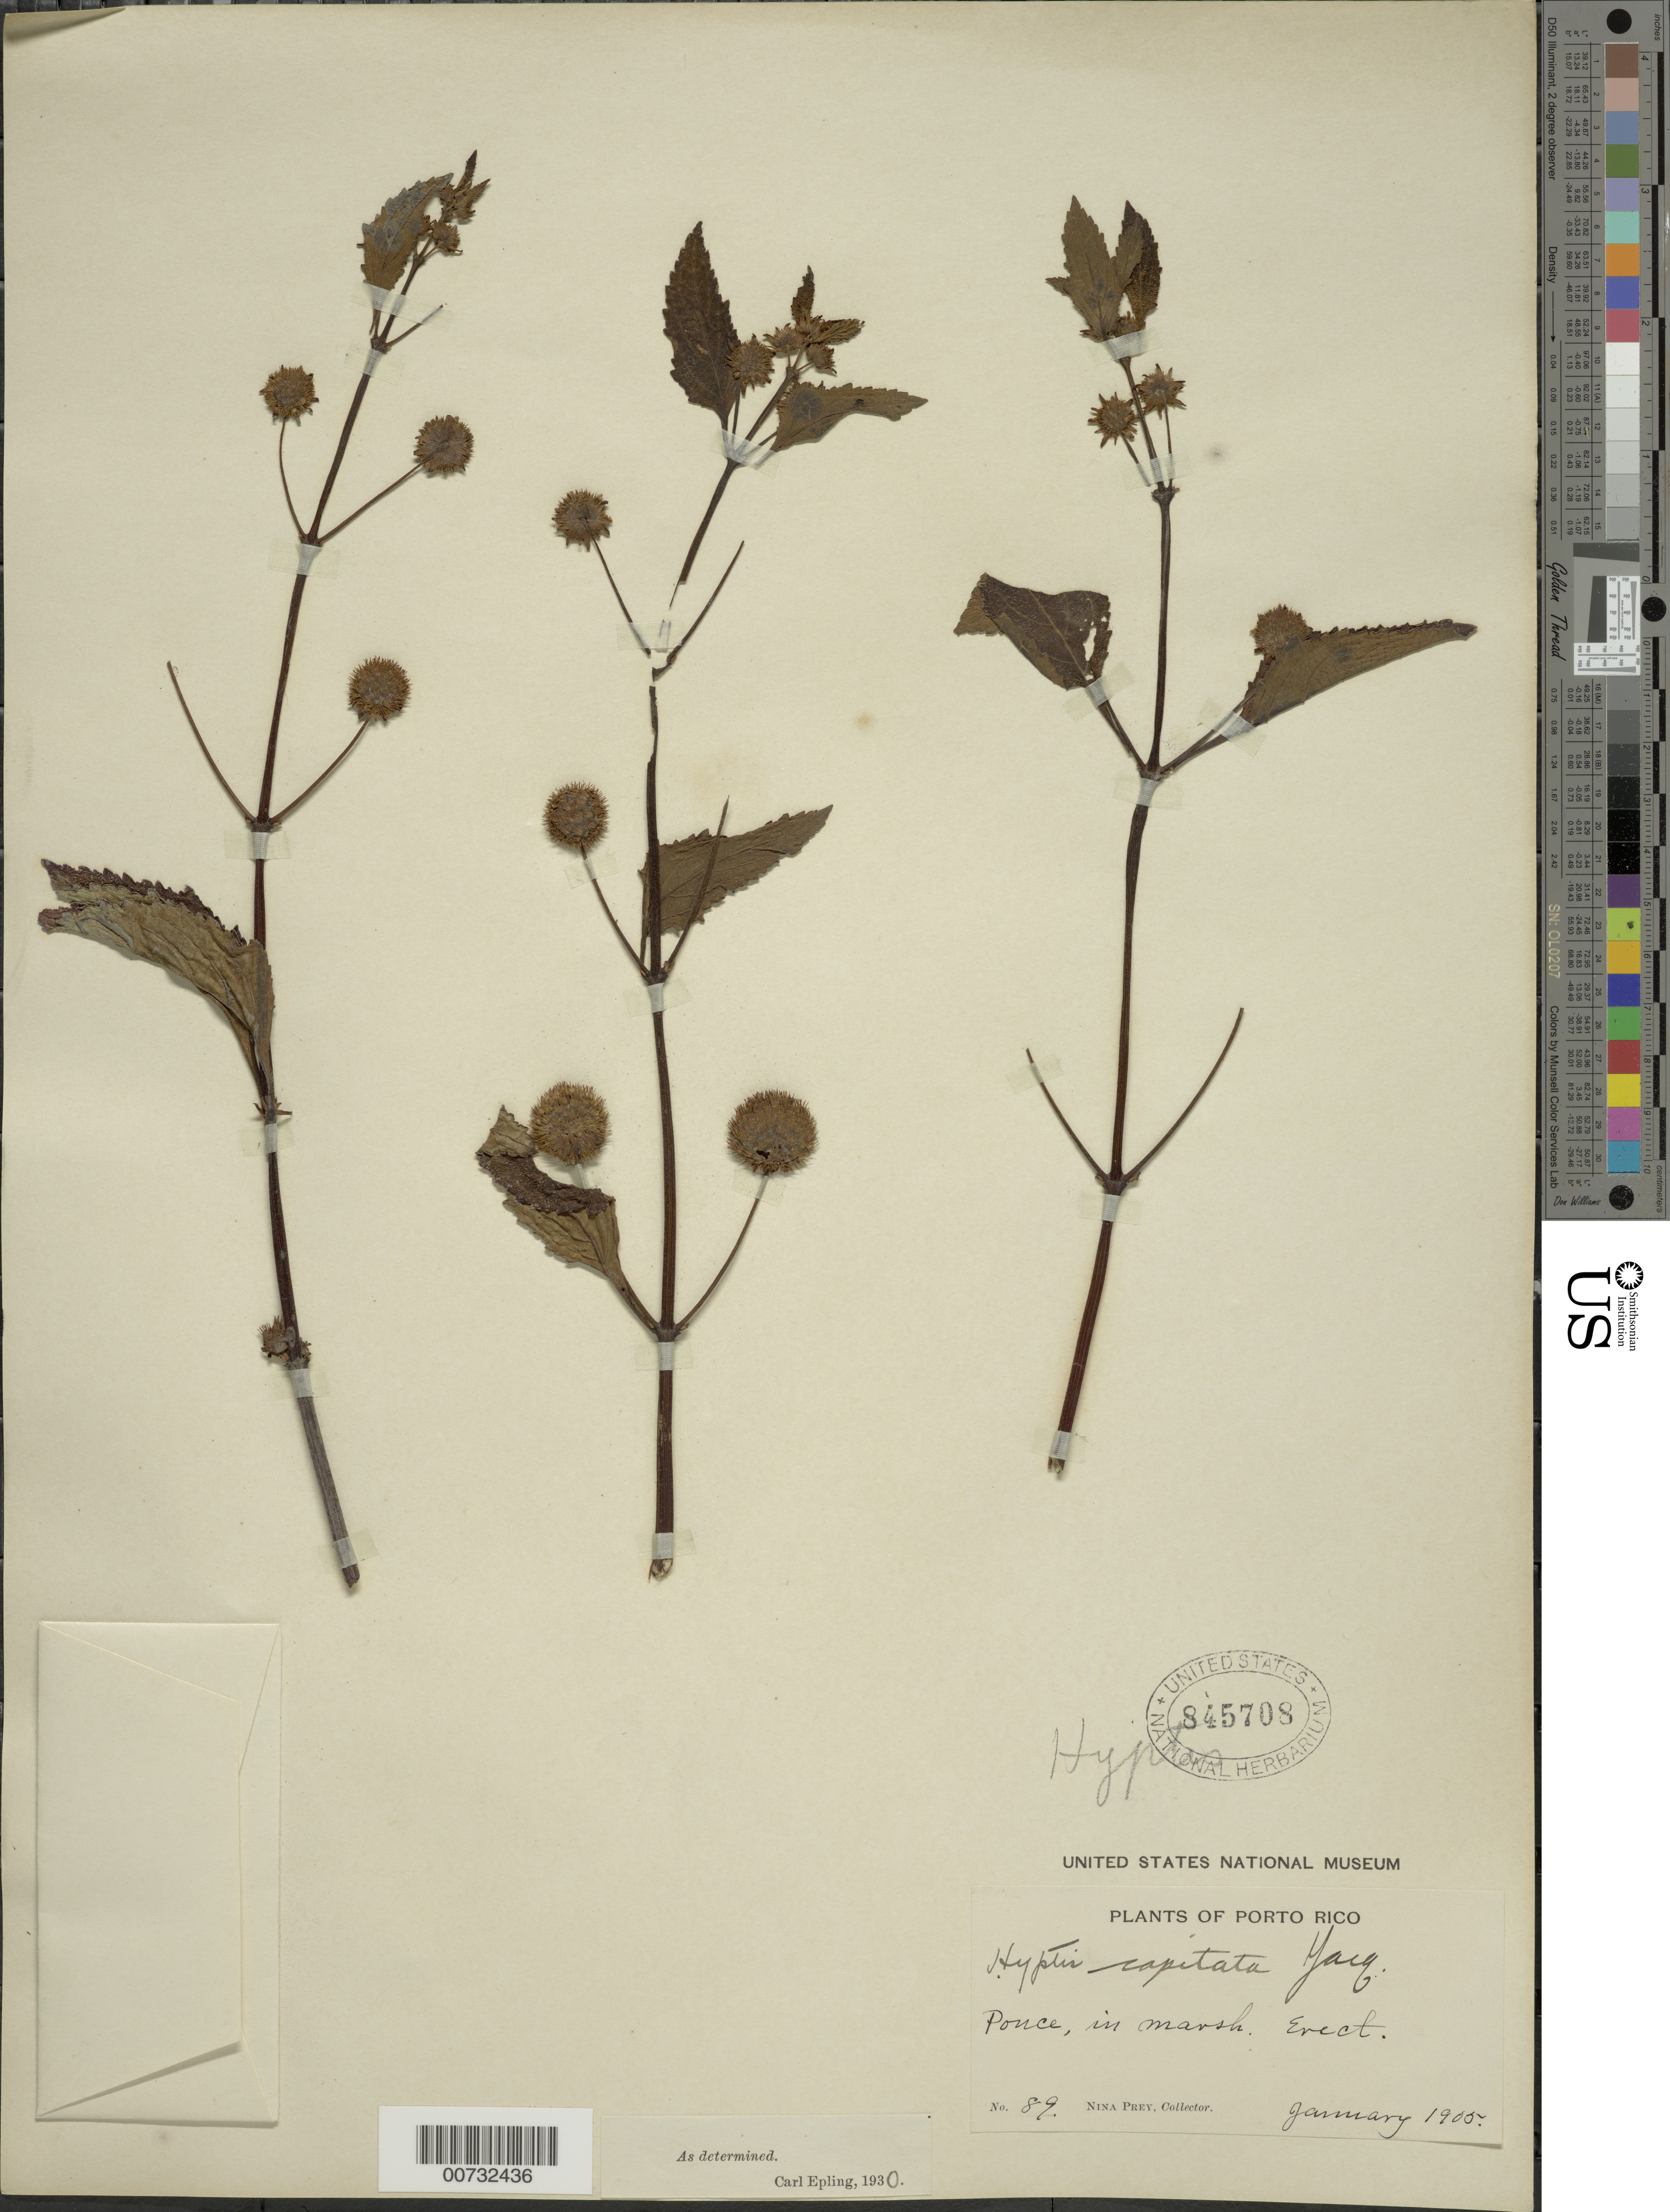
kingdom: Plantae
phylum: Tracheophyta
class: Magnoliopsida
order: Lamiales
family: Lamiaceae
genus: Hyptis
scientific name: Hyptis capitata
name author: Jacq.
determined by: Epling, C. C.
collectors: N. Prey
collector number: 89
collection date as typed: Jan 1905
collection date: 1905-01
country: Puerto Rico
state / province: Ponce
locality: Ponce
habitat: In marsh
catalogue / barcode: US 845708